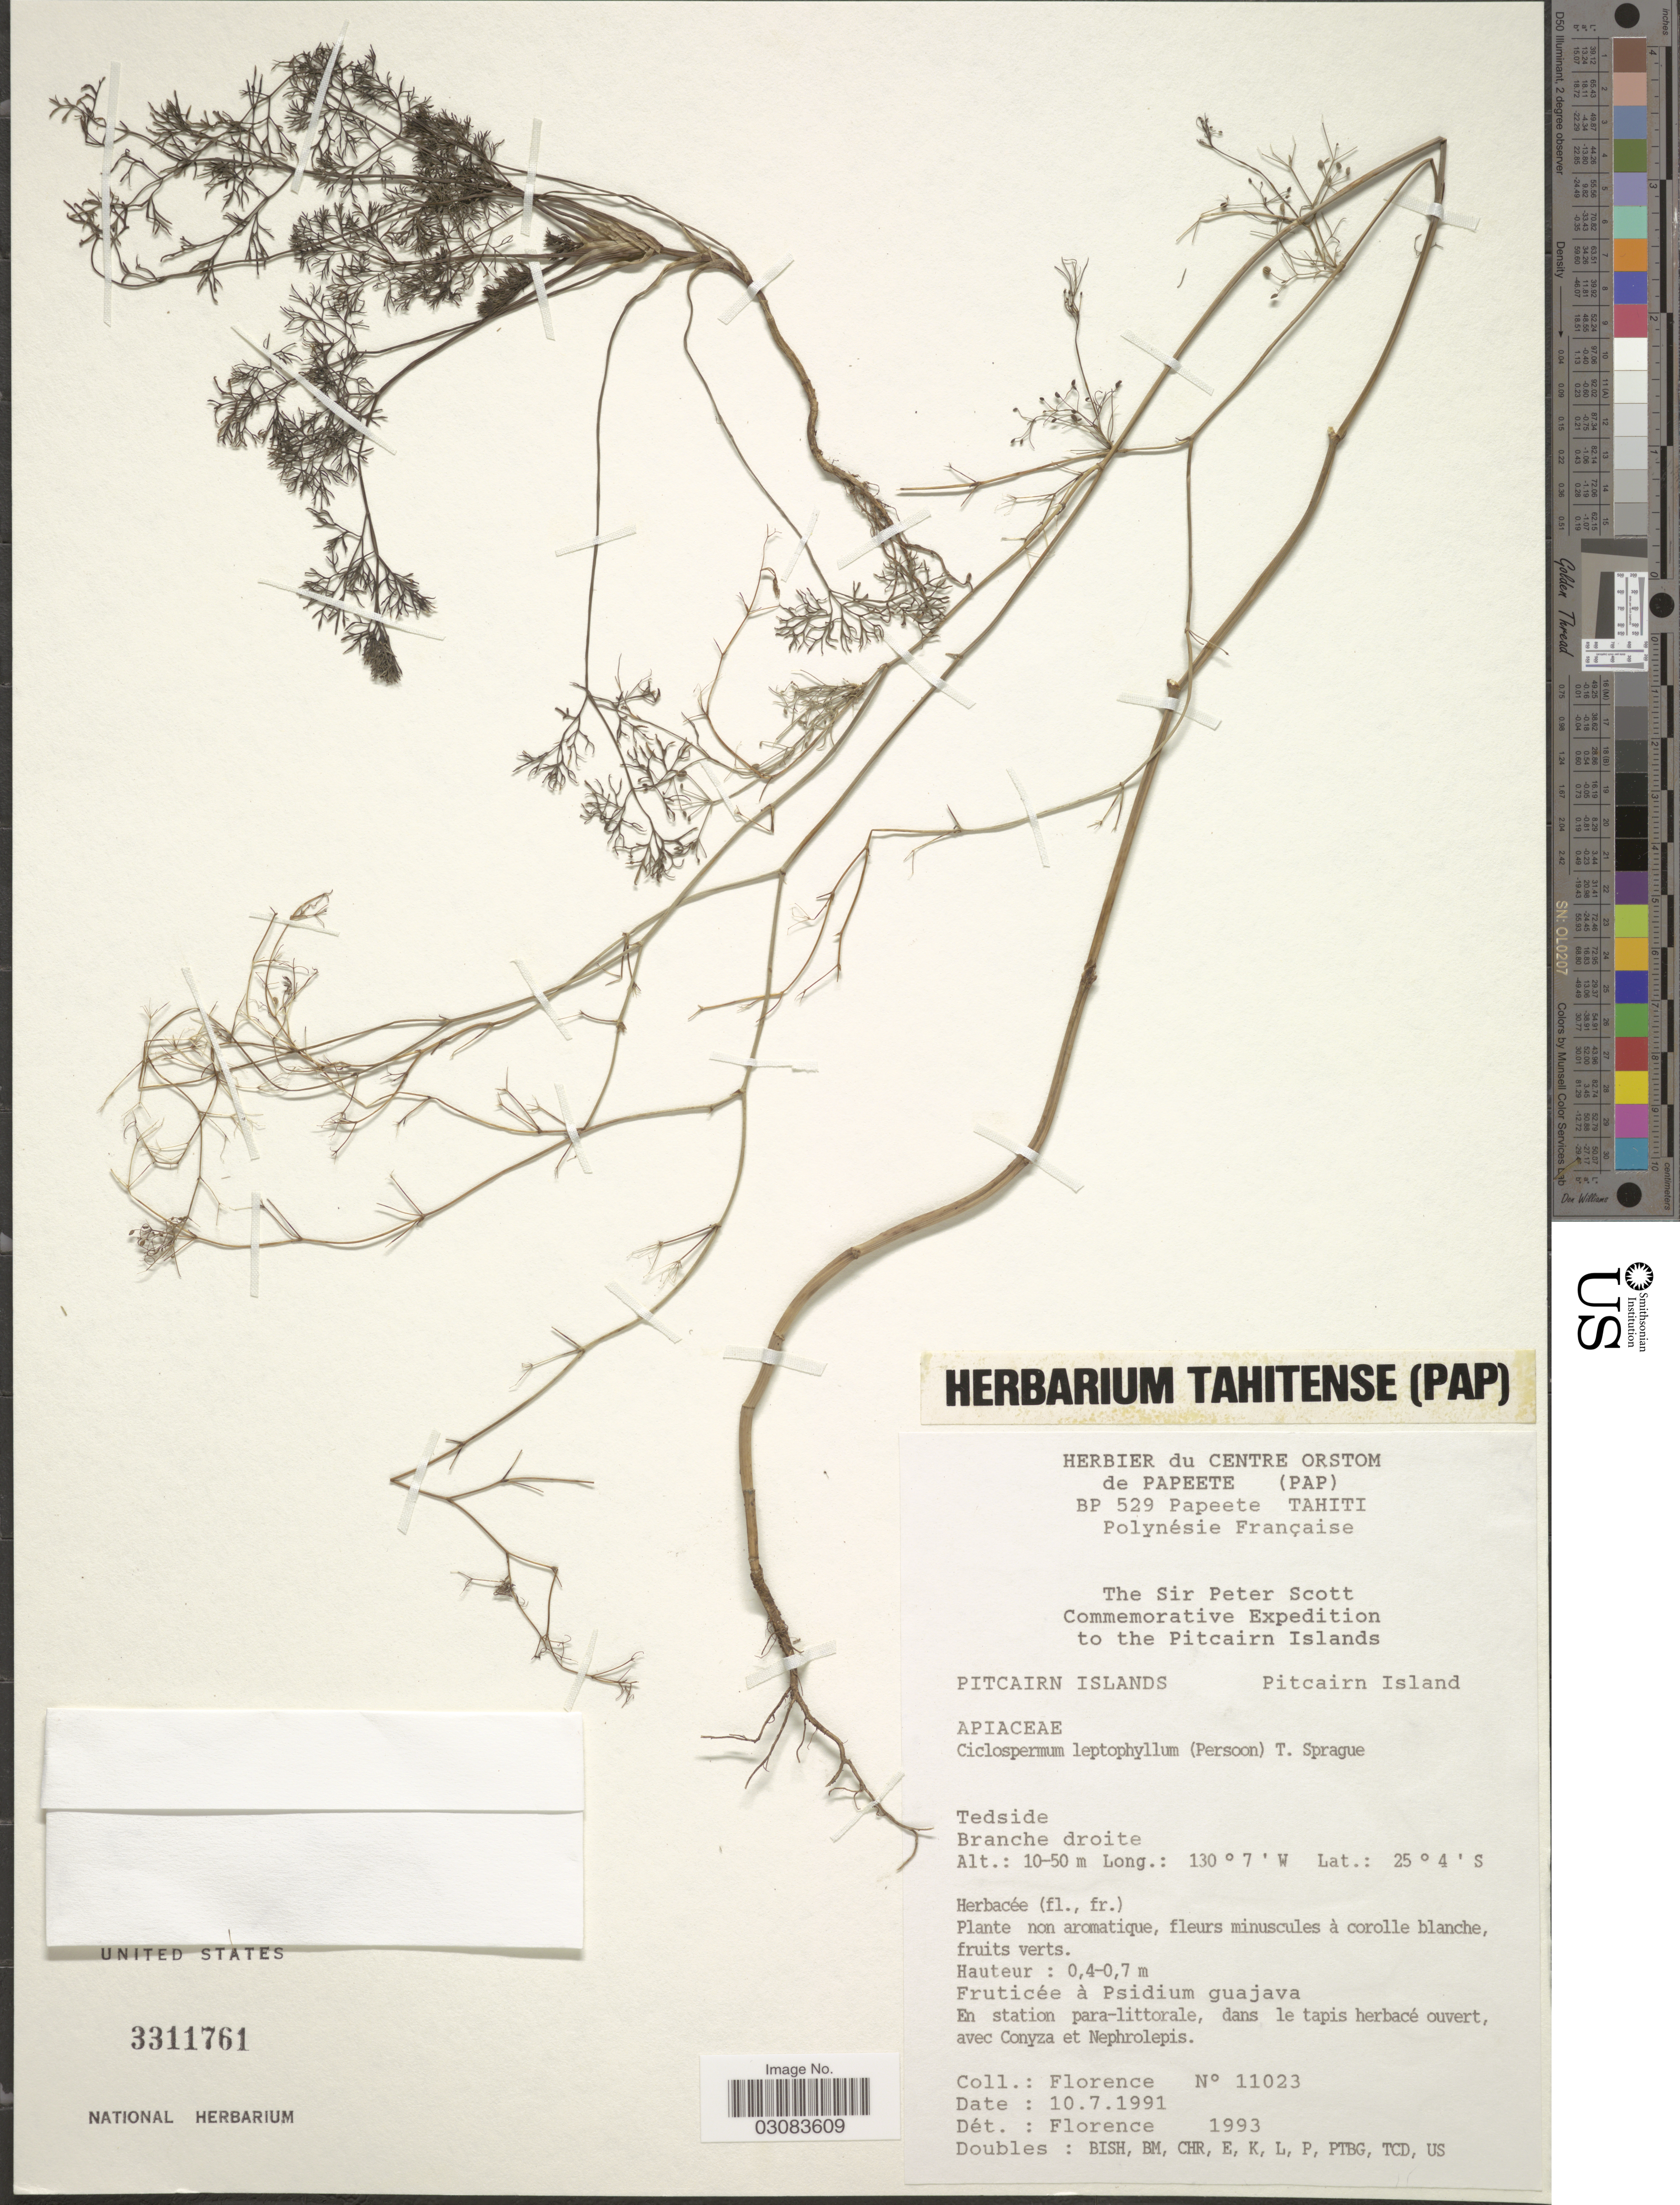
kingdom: Plantae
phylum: Tracheophyta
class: Magnoliopsida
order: Apiales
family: Apiaceae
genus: Cyclospermum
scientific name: Cyclospermum leptophyllum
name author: (Pers.) Sprague ex Britton & P. Wilson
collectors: -. Florence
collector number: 11023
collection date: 1991-07-10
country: Pitcairn Islands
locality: Pitcairn Island. Tedside. Branche droite.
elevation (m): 10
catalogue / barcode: US 3311761